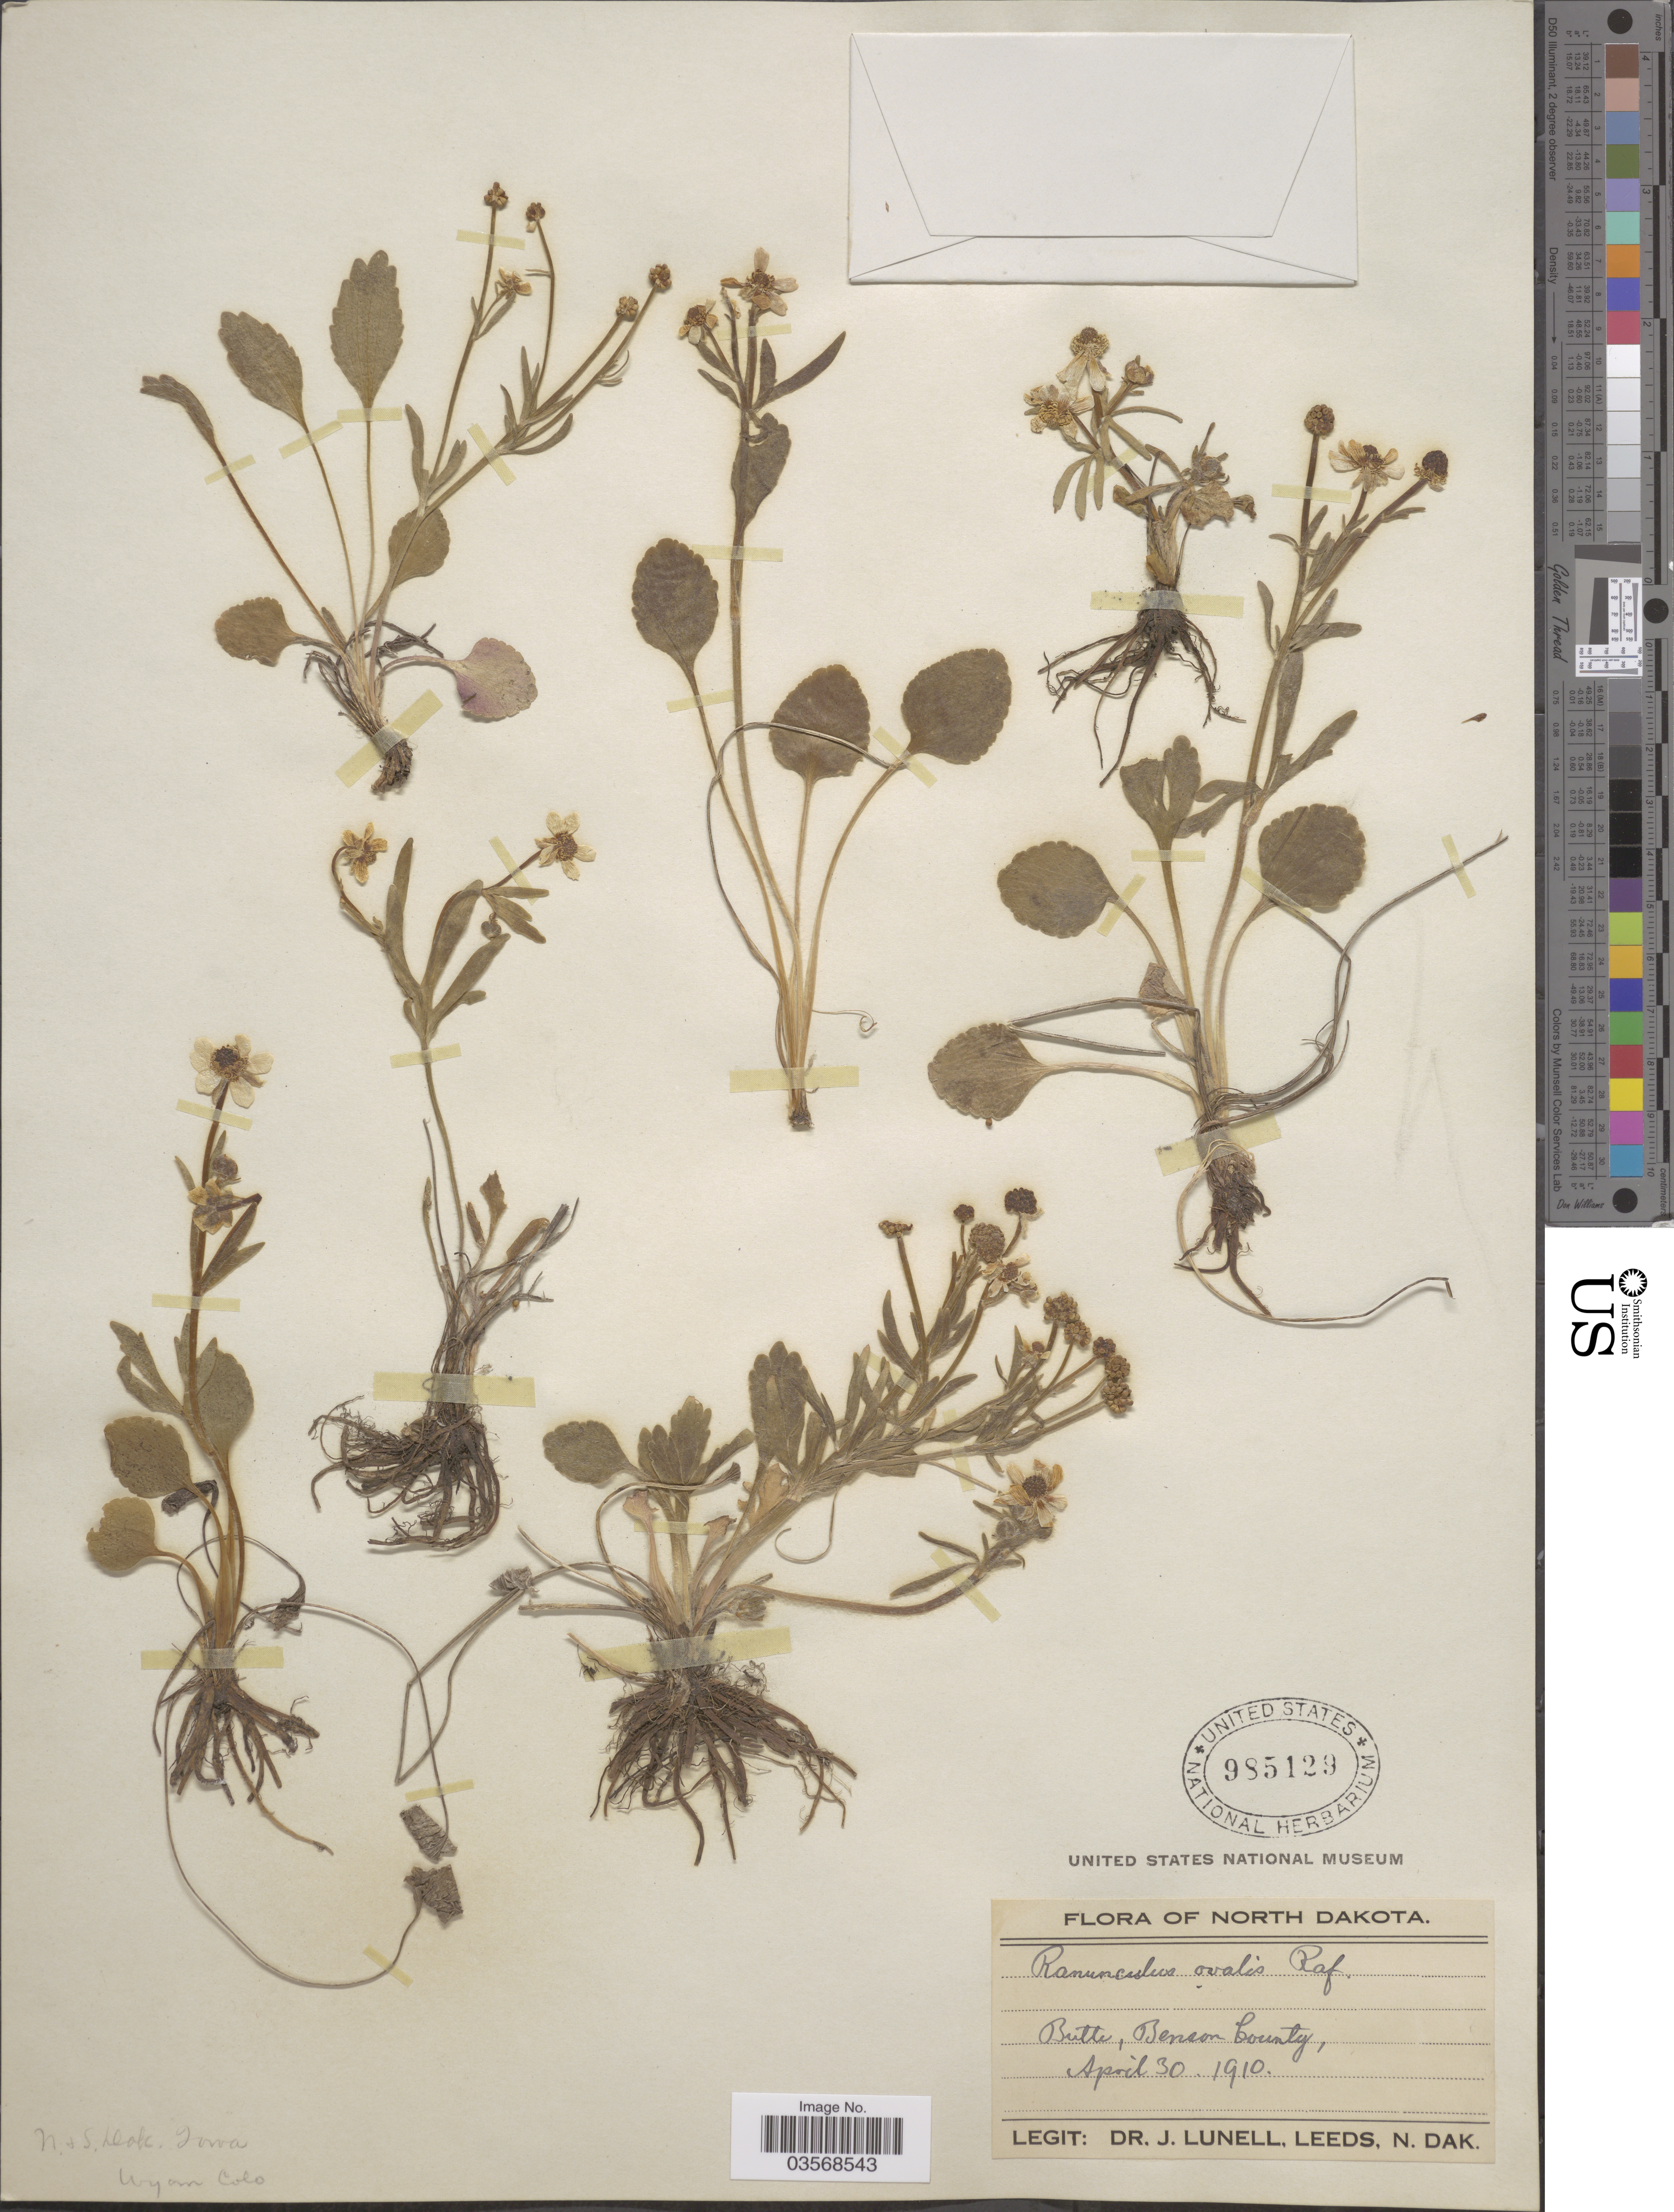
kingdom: Plantae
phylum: Tracheophyta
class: Magnoliopsida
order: Ranunculales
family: Ranunculaceae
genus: Ranunculus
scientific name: Ranunculus ovalis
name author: Raf.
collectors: J. Lunell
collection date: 1910-04-30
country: United States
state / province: North Dakota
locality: Butte, Benson County.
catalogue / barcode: US 985129